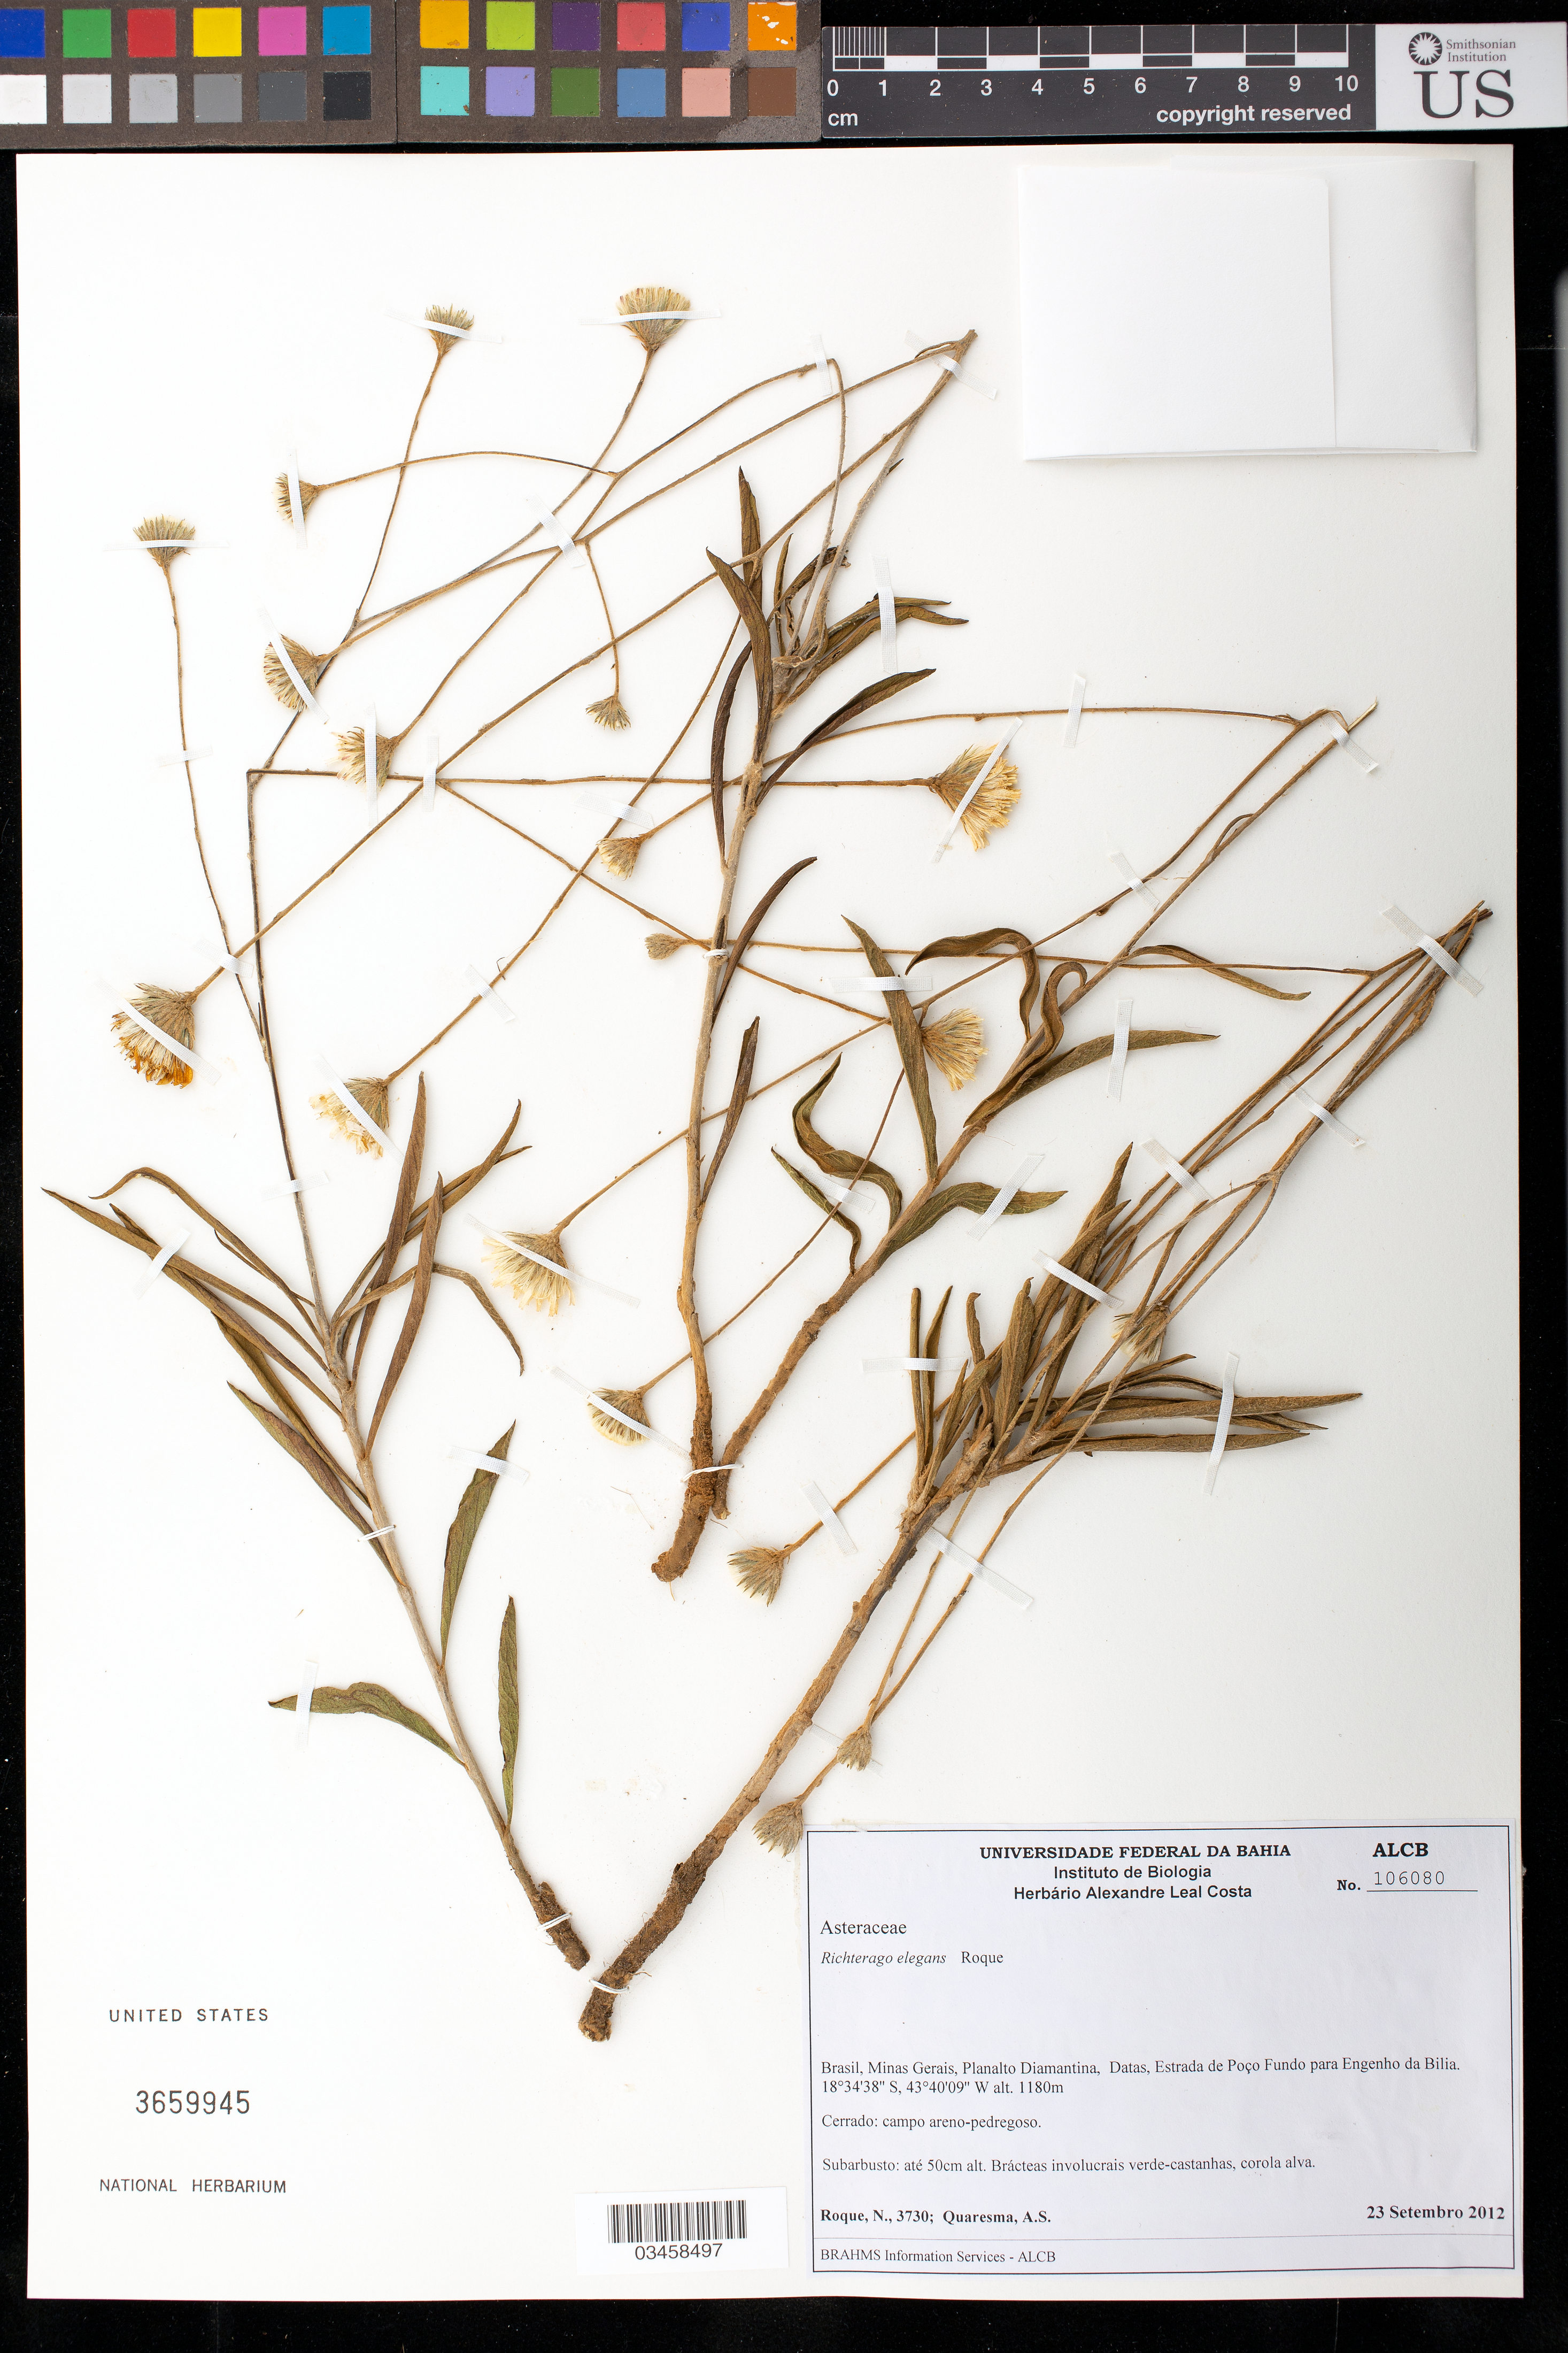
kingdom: Plantae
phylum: Tracheophyta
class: Magnoliopsida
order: Asterales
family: Asteraceae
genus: Richterago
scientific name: Richterago elegans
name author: Roque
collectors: N. Roque & A. Quaresma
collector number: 3730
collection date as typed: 23 Sep 2012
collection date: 2012-09-23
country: Brazil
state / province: Minas Gerais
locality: Planalto Diamantina, Datas, Estrada de Poco Fundo para Engenho da Bilia.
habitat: Cerrado: campo areno-pedregoso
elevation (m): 1180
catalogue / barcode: US 3659945